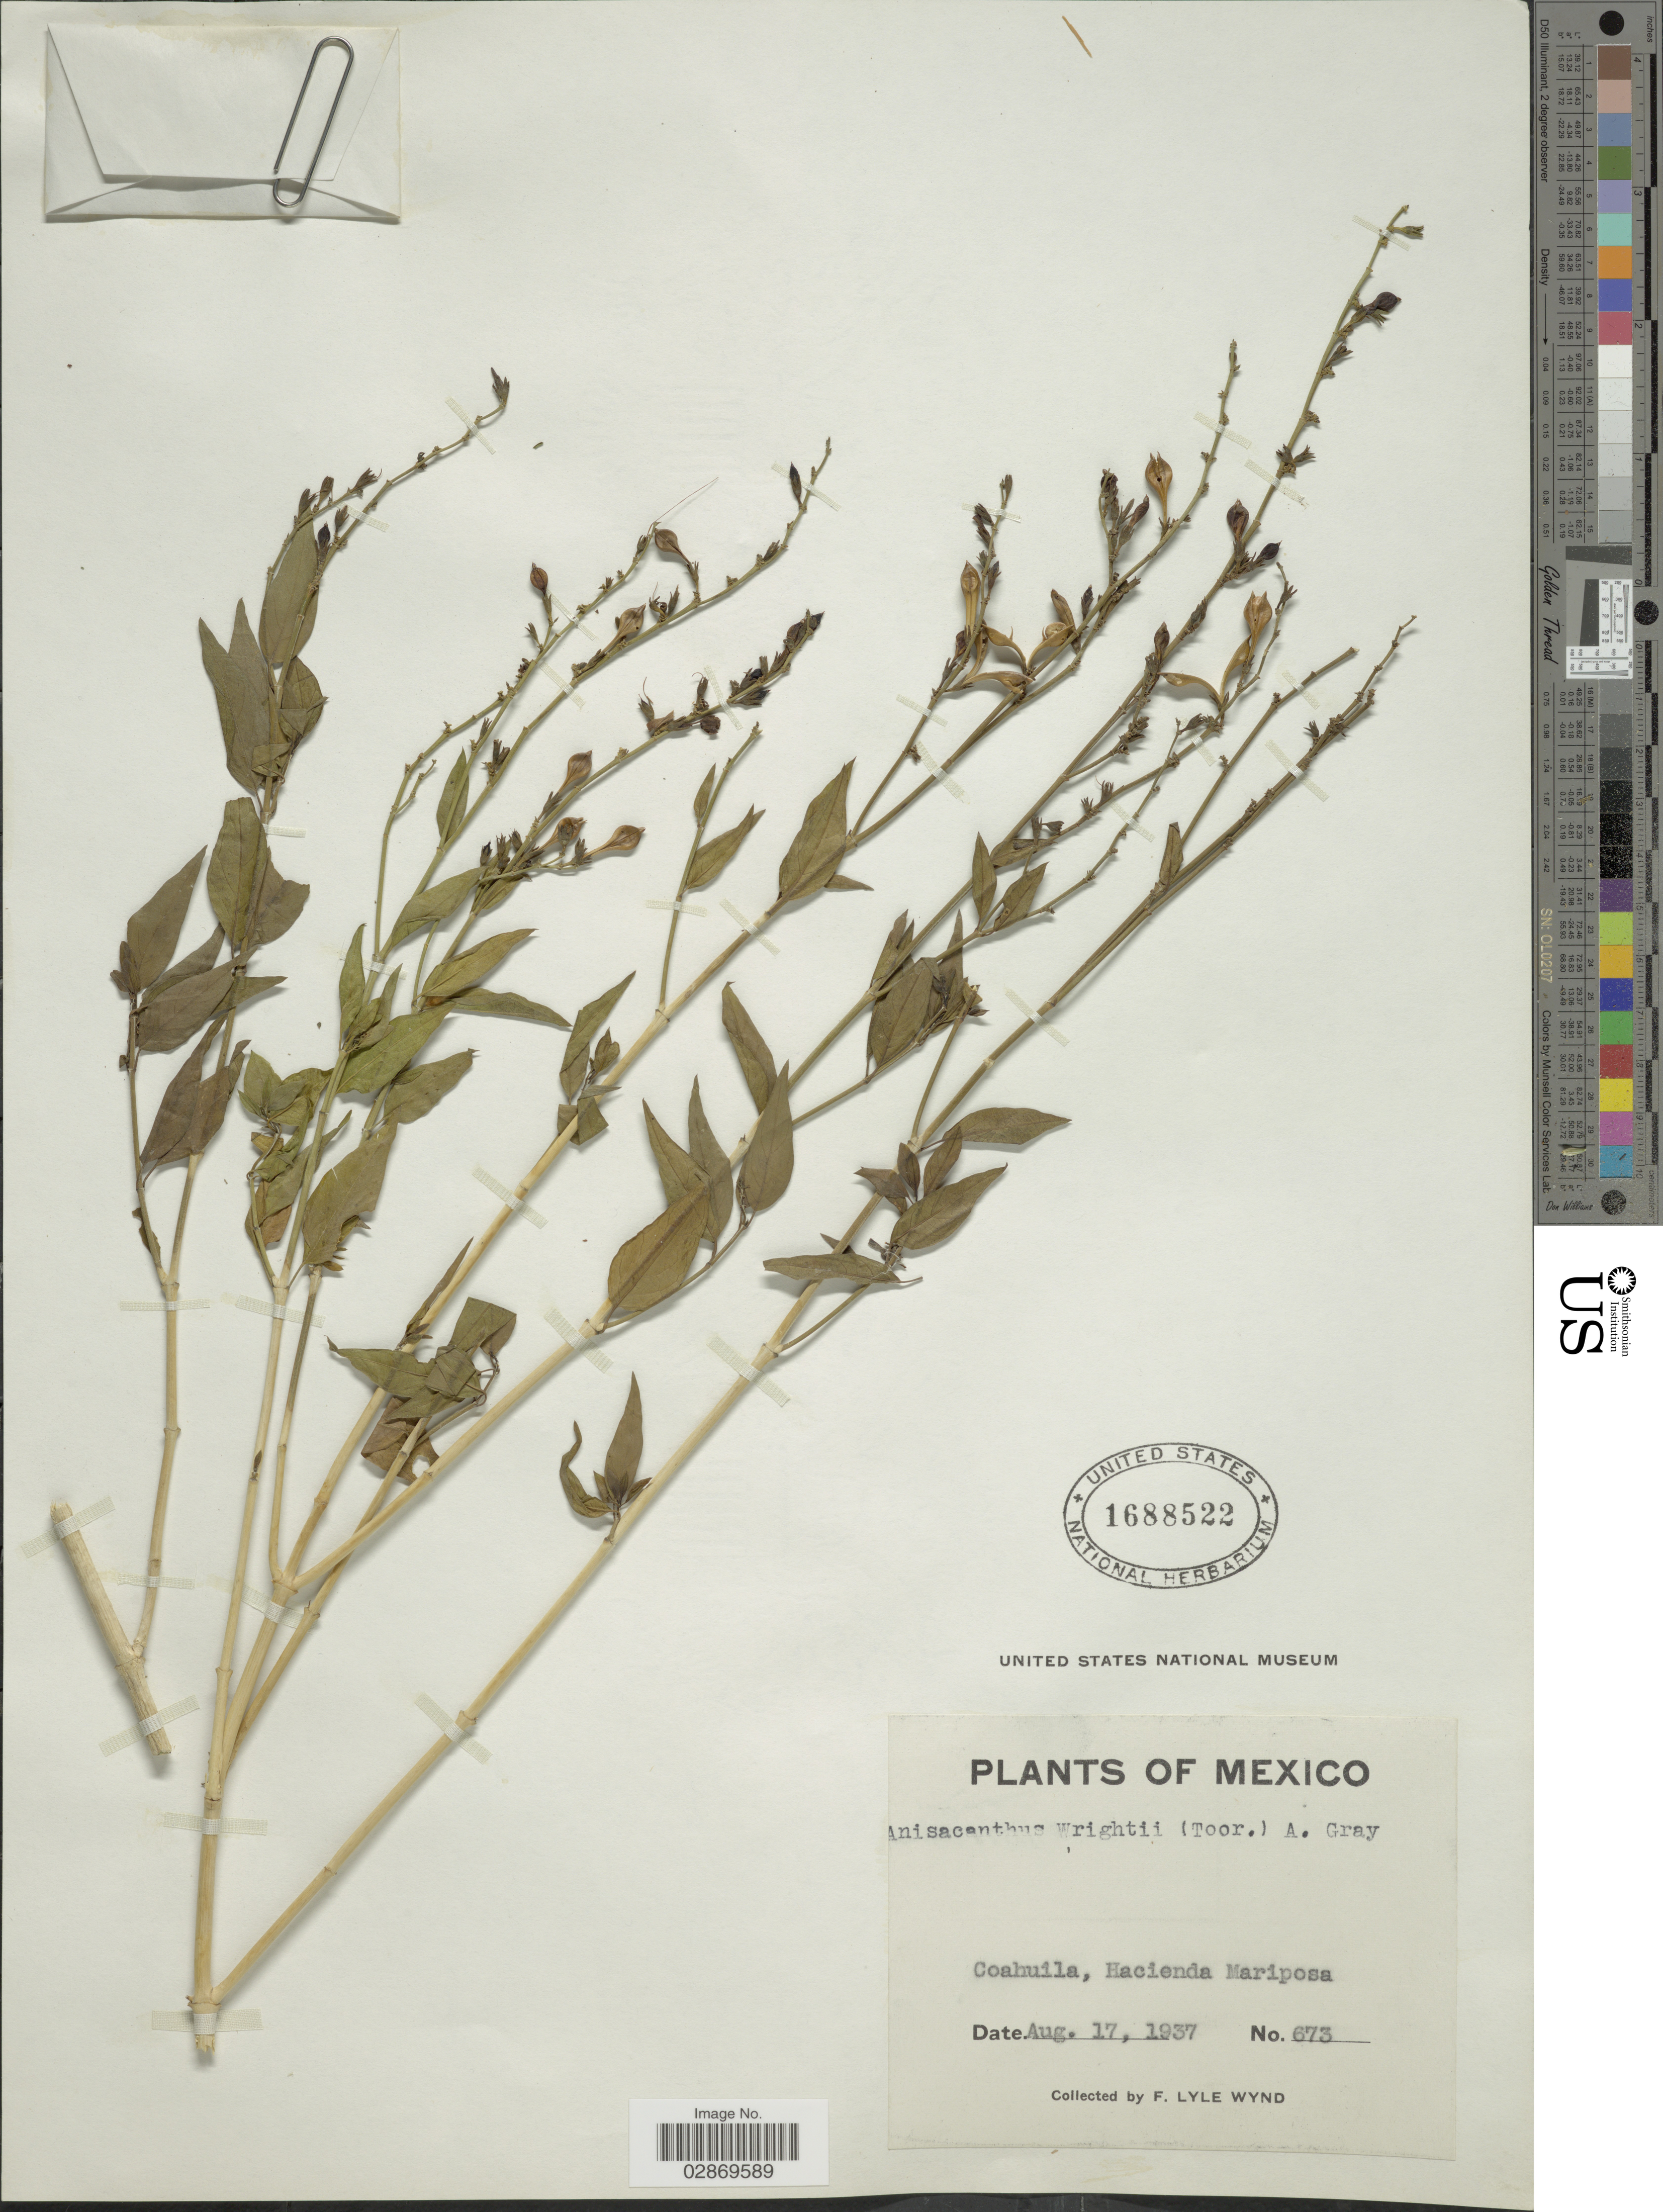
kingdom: Plantae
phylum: Tracheophyta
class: Magnoliopsida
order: Lamiales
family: Acanthaceae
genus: Anisacanthus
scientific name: Anisacanthus wrightii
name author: (Torr.) A. Gray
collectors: F. L. Wynd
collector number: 673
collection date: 1937-08-17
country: Mexico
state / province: Coahuila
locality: Hacienda Mariposa.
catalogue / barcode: US 1688522